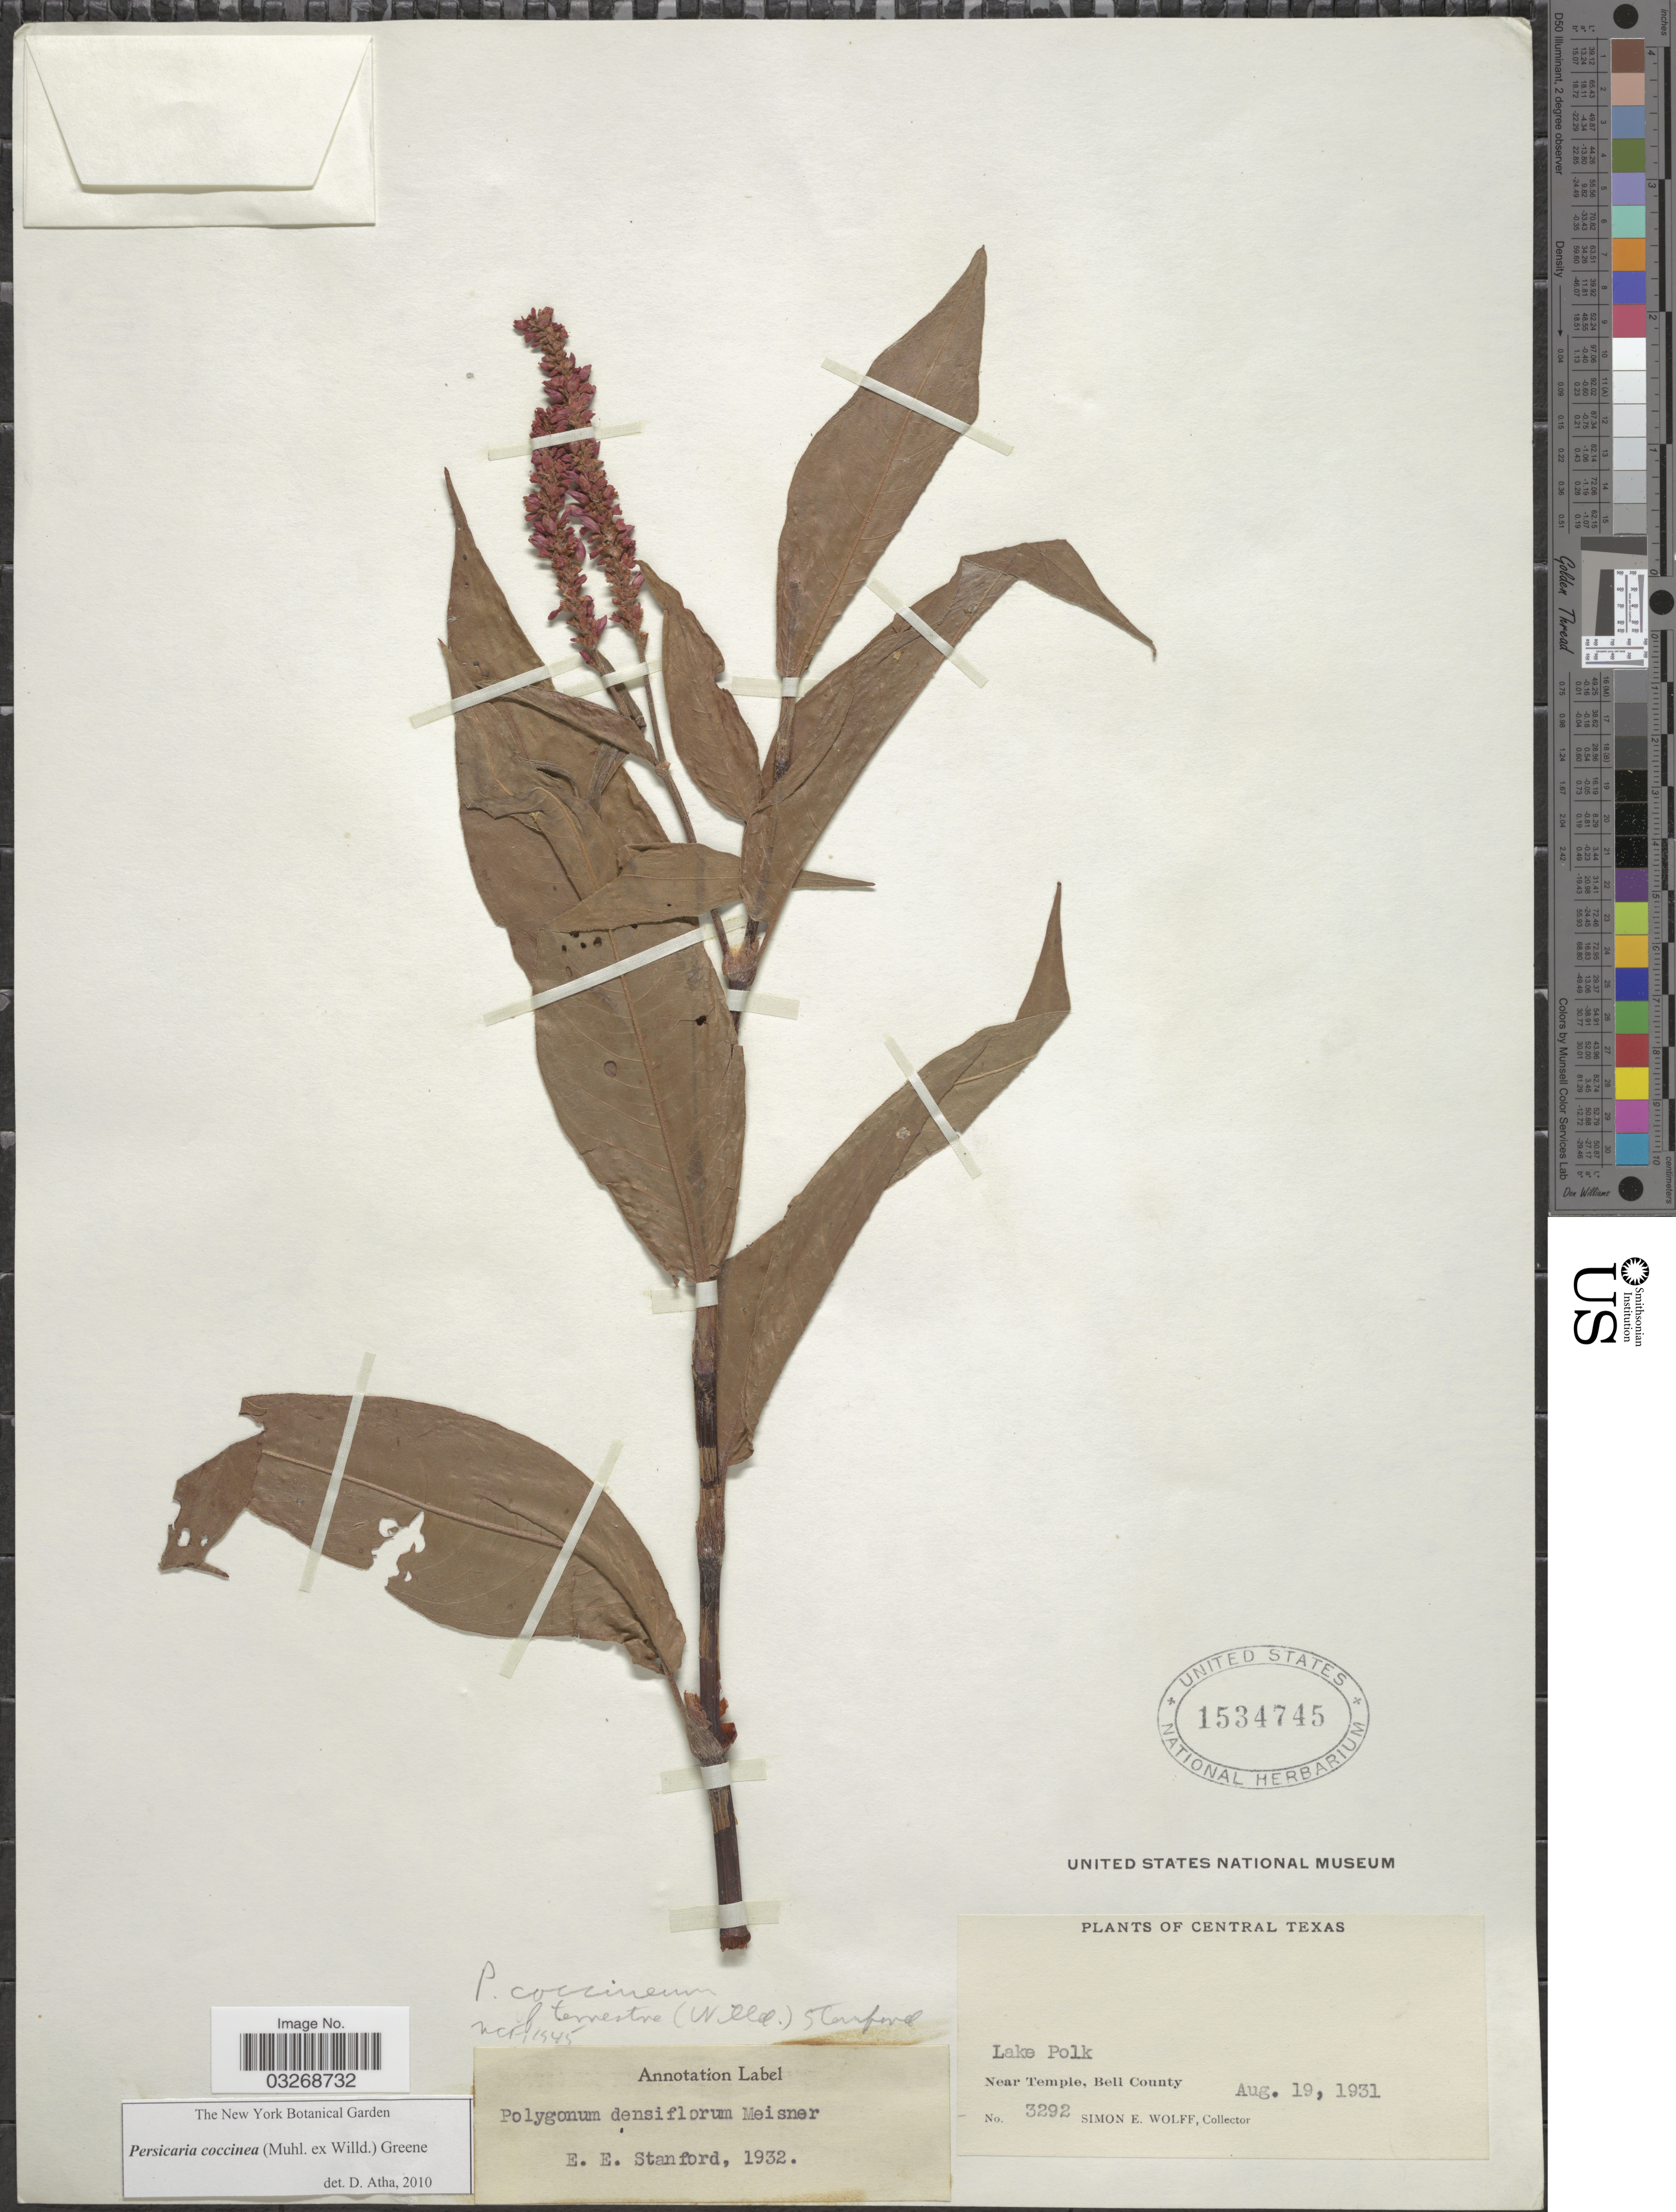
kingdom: Plantae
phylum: Tracheophyta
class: Magnoliopsida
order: Caryophyllales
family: Polygonaceae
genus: Persicaria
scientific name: Persicaria coccinea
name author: (Muhl. ex Willd.) Greene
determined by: Atha, D. E.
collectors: S. E. Wolff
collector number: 3292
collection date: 1931-08-19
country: United States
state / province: Texas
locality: Central Texas. Lake Polk. Near Temple, Bell County.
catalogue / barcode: US 1534745